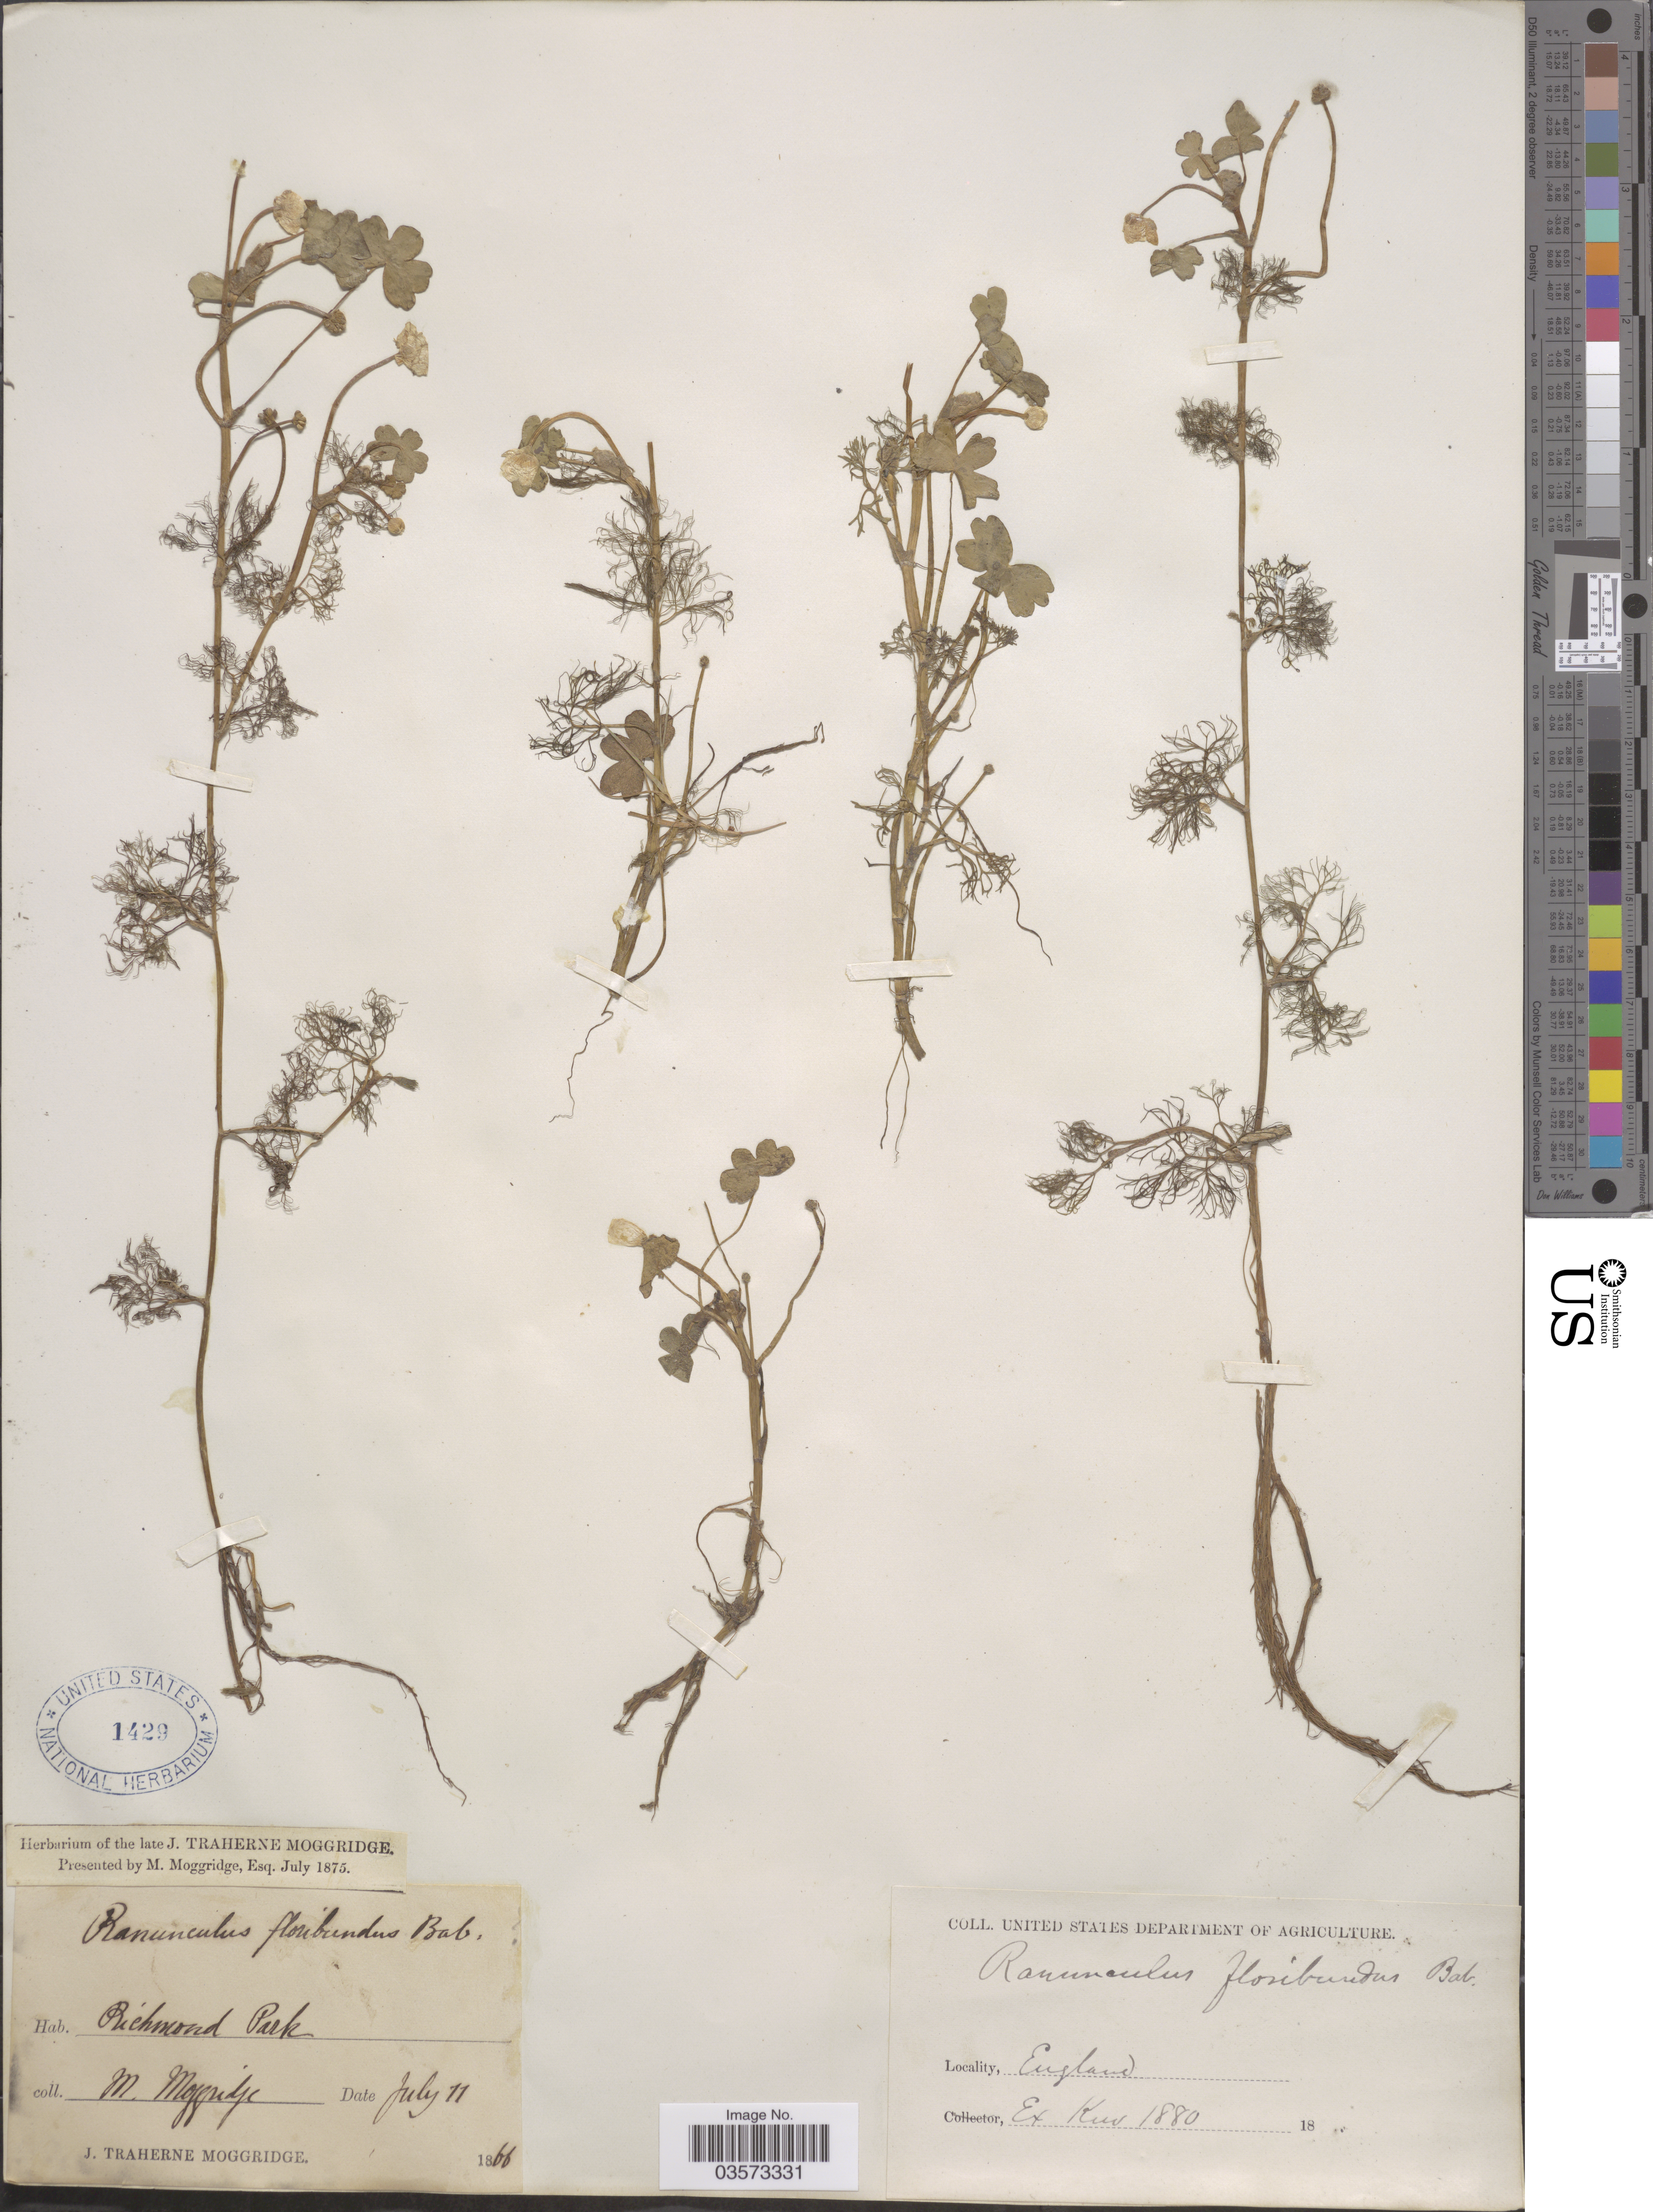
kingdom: Plantae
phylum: Tracheophyta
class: Magnoliopsida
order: Ranunculales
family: Ranunculaceae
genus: Ranunculus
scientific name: Ranunculus peltatus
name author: Schrank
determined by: Strong, Mark T., (BOT), Smithsonian Institution - National Museum of Natural History (UNITED STATES)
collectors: M. Moggridge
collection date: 1866-07-11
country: United Kingdom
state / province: England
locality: Richmond Park.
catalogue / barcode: US 1429